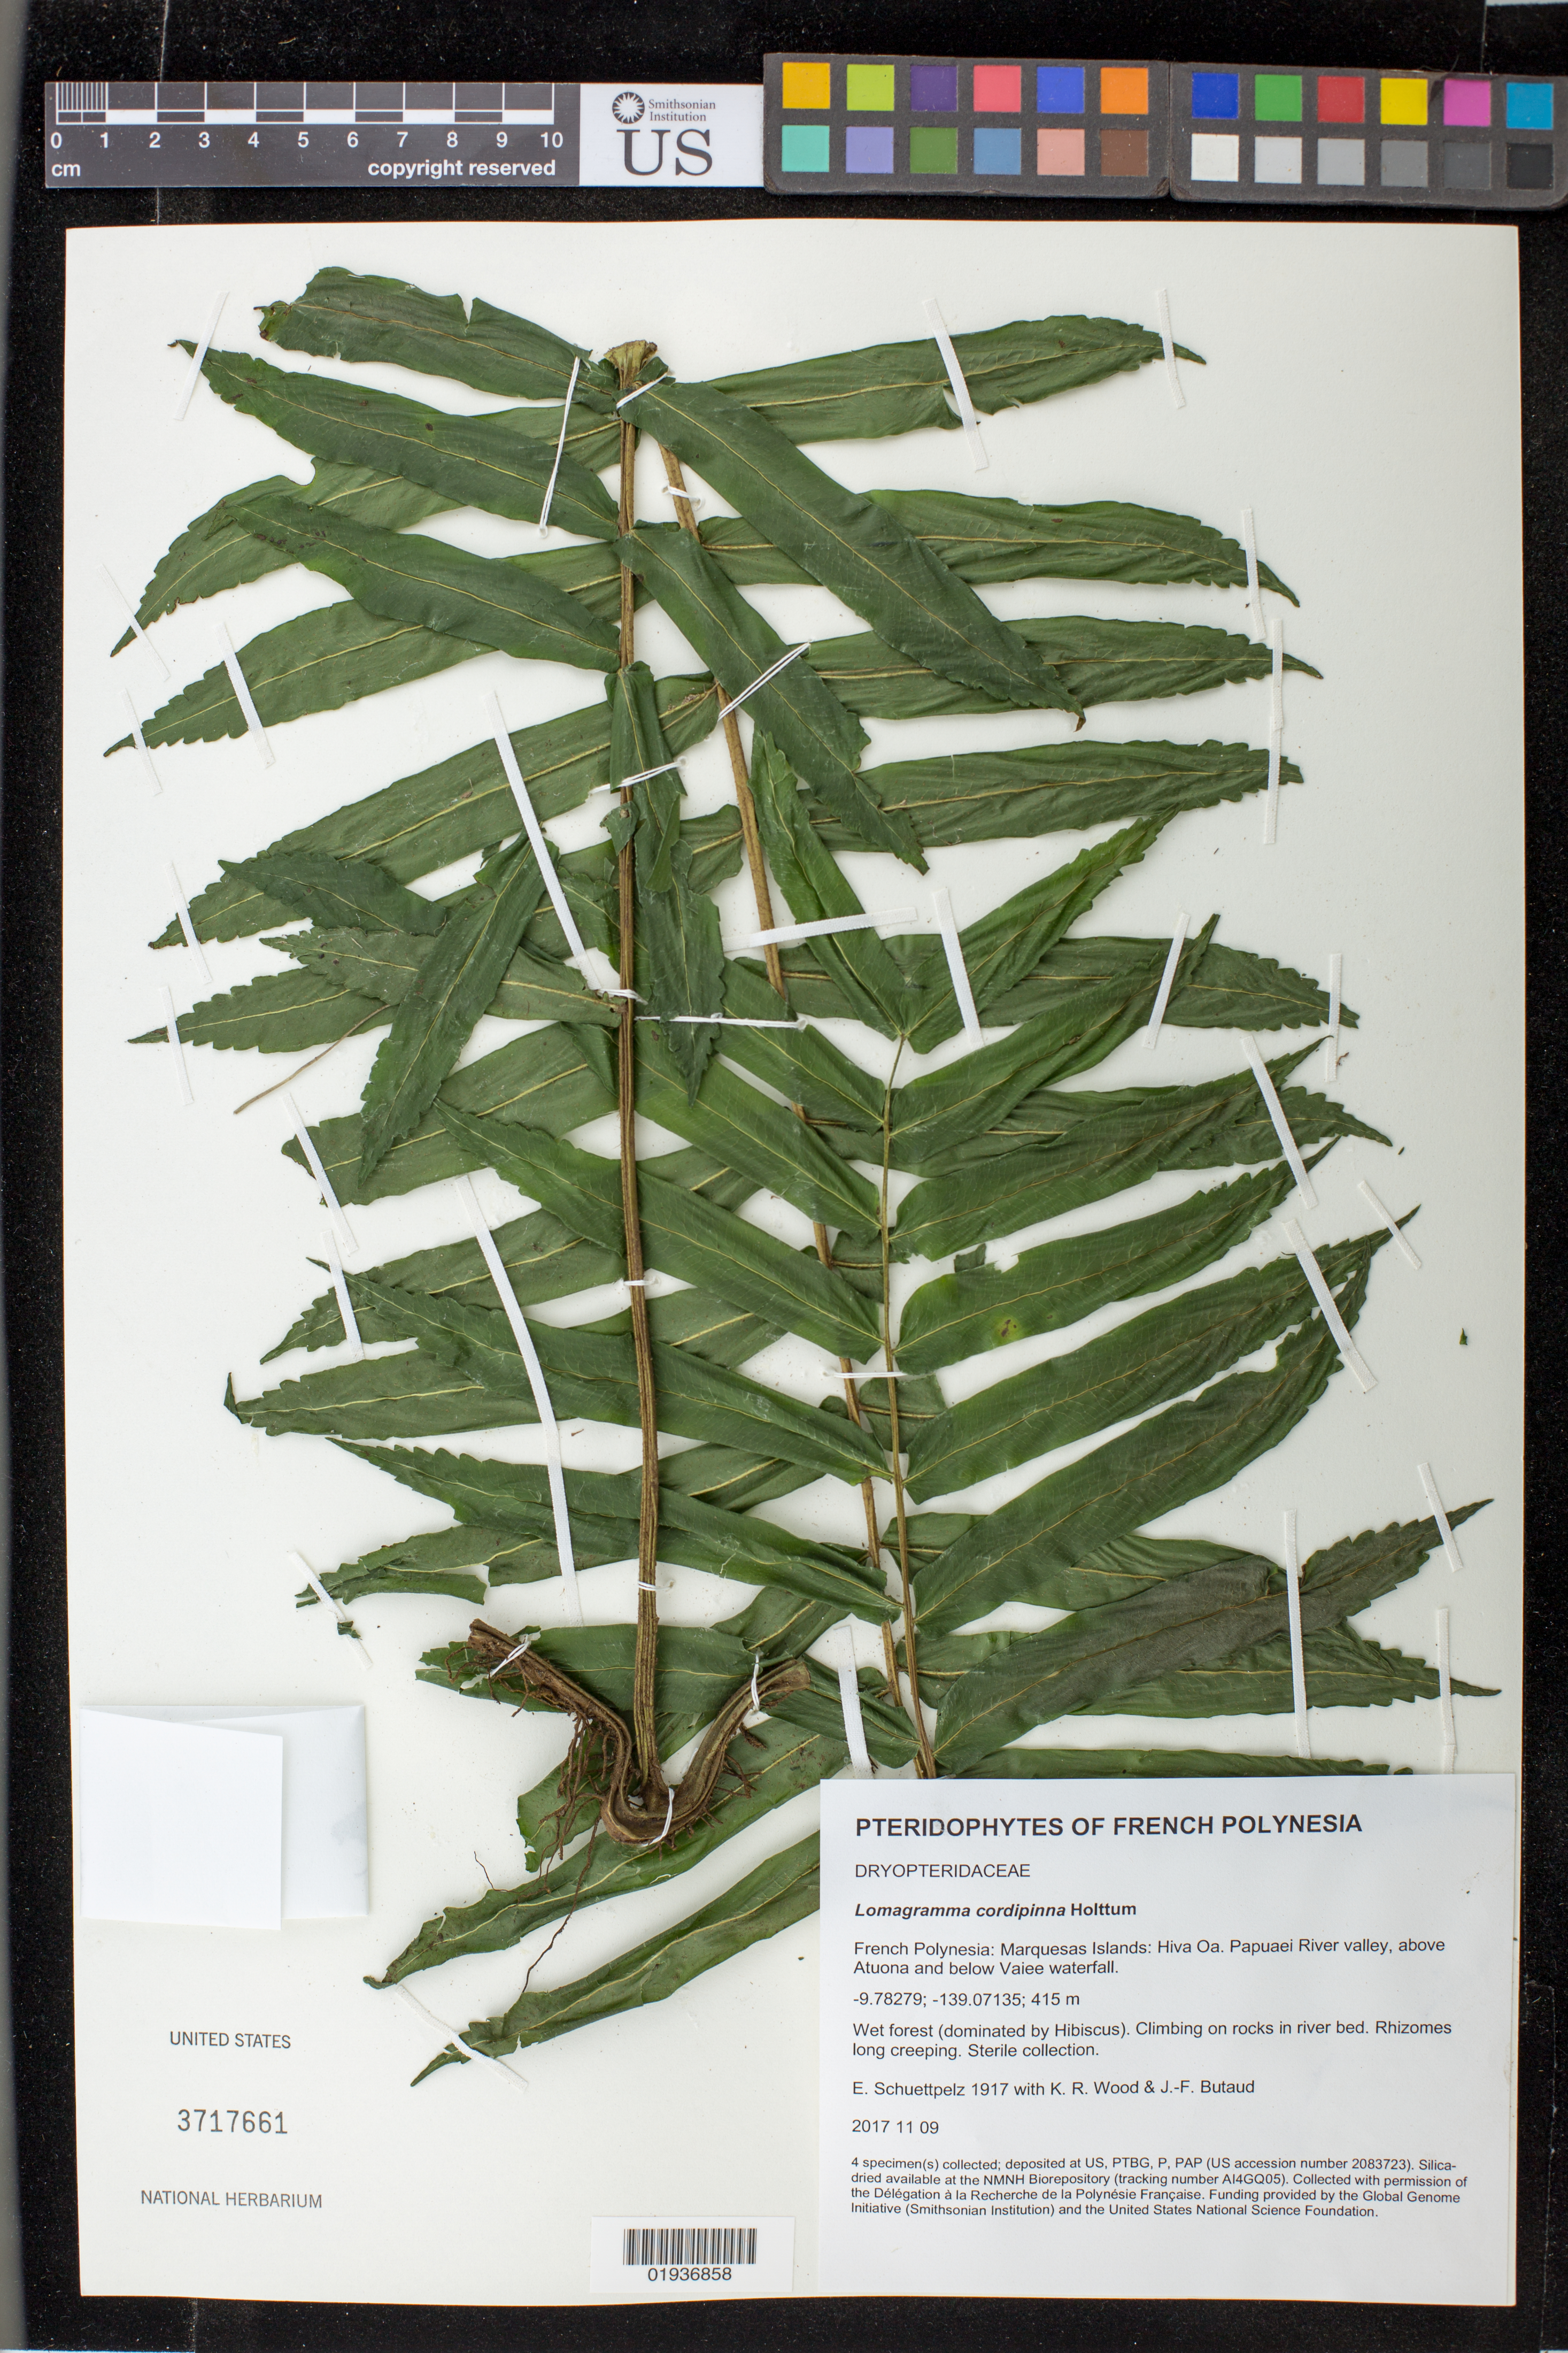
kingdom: Plantae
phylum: Tracheophyta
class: Polypodiopsida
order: Polypodiales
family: Dryopteridaceae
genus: Lomagramma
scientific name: Lomagramma cordipinna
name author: Holttum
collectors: E. Schuettpelz, K. R. Wood & J. -F. Butaud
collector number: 1917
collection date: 2017-11-09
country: French Polynesia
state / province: Marquesas Islands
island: Hiva Oa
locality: Papuaei River valley, above Atuona and below Vaiee waterfall.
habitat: Wet forest (dominated by Hibiscus).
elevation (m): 415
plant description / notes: Collected with permission of the Délégation à la Recherche de la Polynésie Française. Funding provided by the Global Genome Initiative (Smithsonian Institution) and the United States National Science Foundation. Silica dried tissue stored at AI4GQ05 in the NMNH Biorepository, Smithsonian Institution.; Sterile collection.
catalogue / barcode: US 3717661